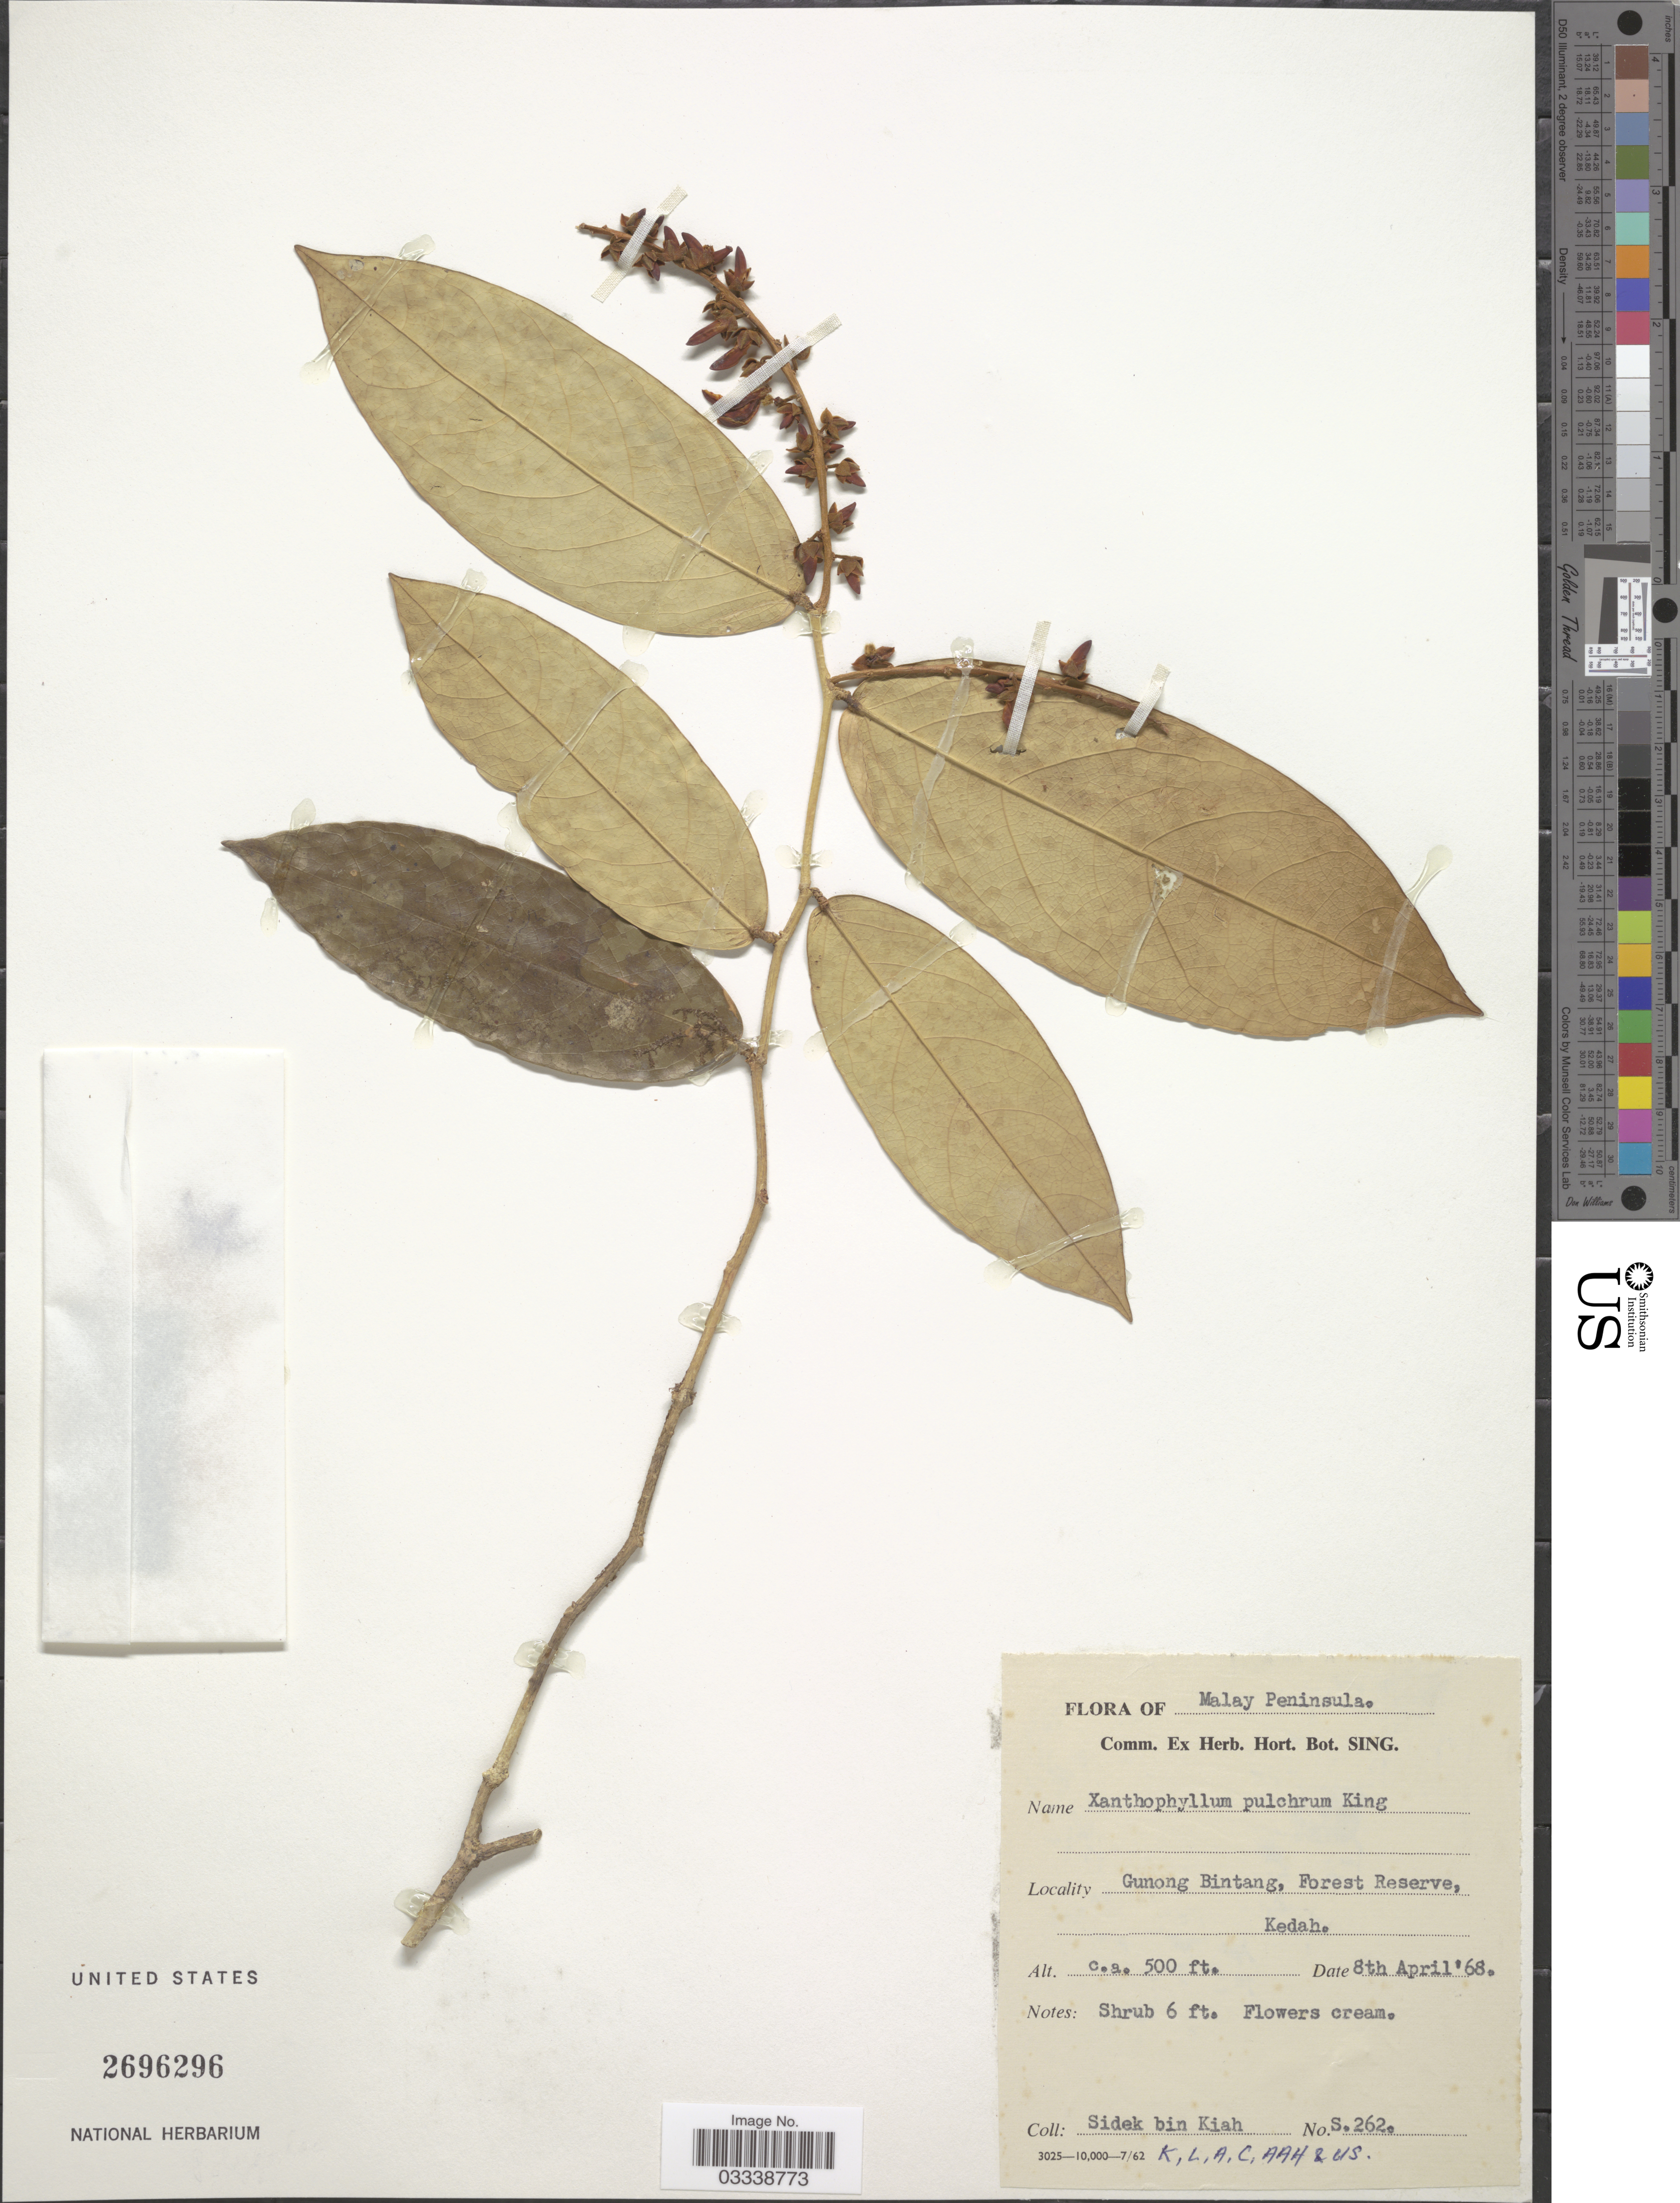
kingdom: Plantae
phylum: Tracheophyta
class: Magnoliopsida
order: Fabales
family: Polygalaceae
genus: Xanthophyllum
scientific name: Xanthophyllum pulchrum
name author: King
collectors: Sidek Bin Kiah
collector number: S262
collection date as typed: Transcribed d/m/y: 8/4/68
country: Malaysia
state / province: Kedah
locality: Malay Peninsula. Gunong Bintang, Forest Reserve.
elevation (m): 152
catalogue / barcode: US 2696296